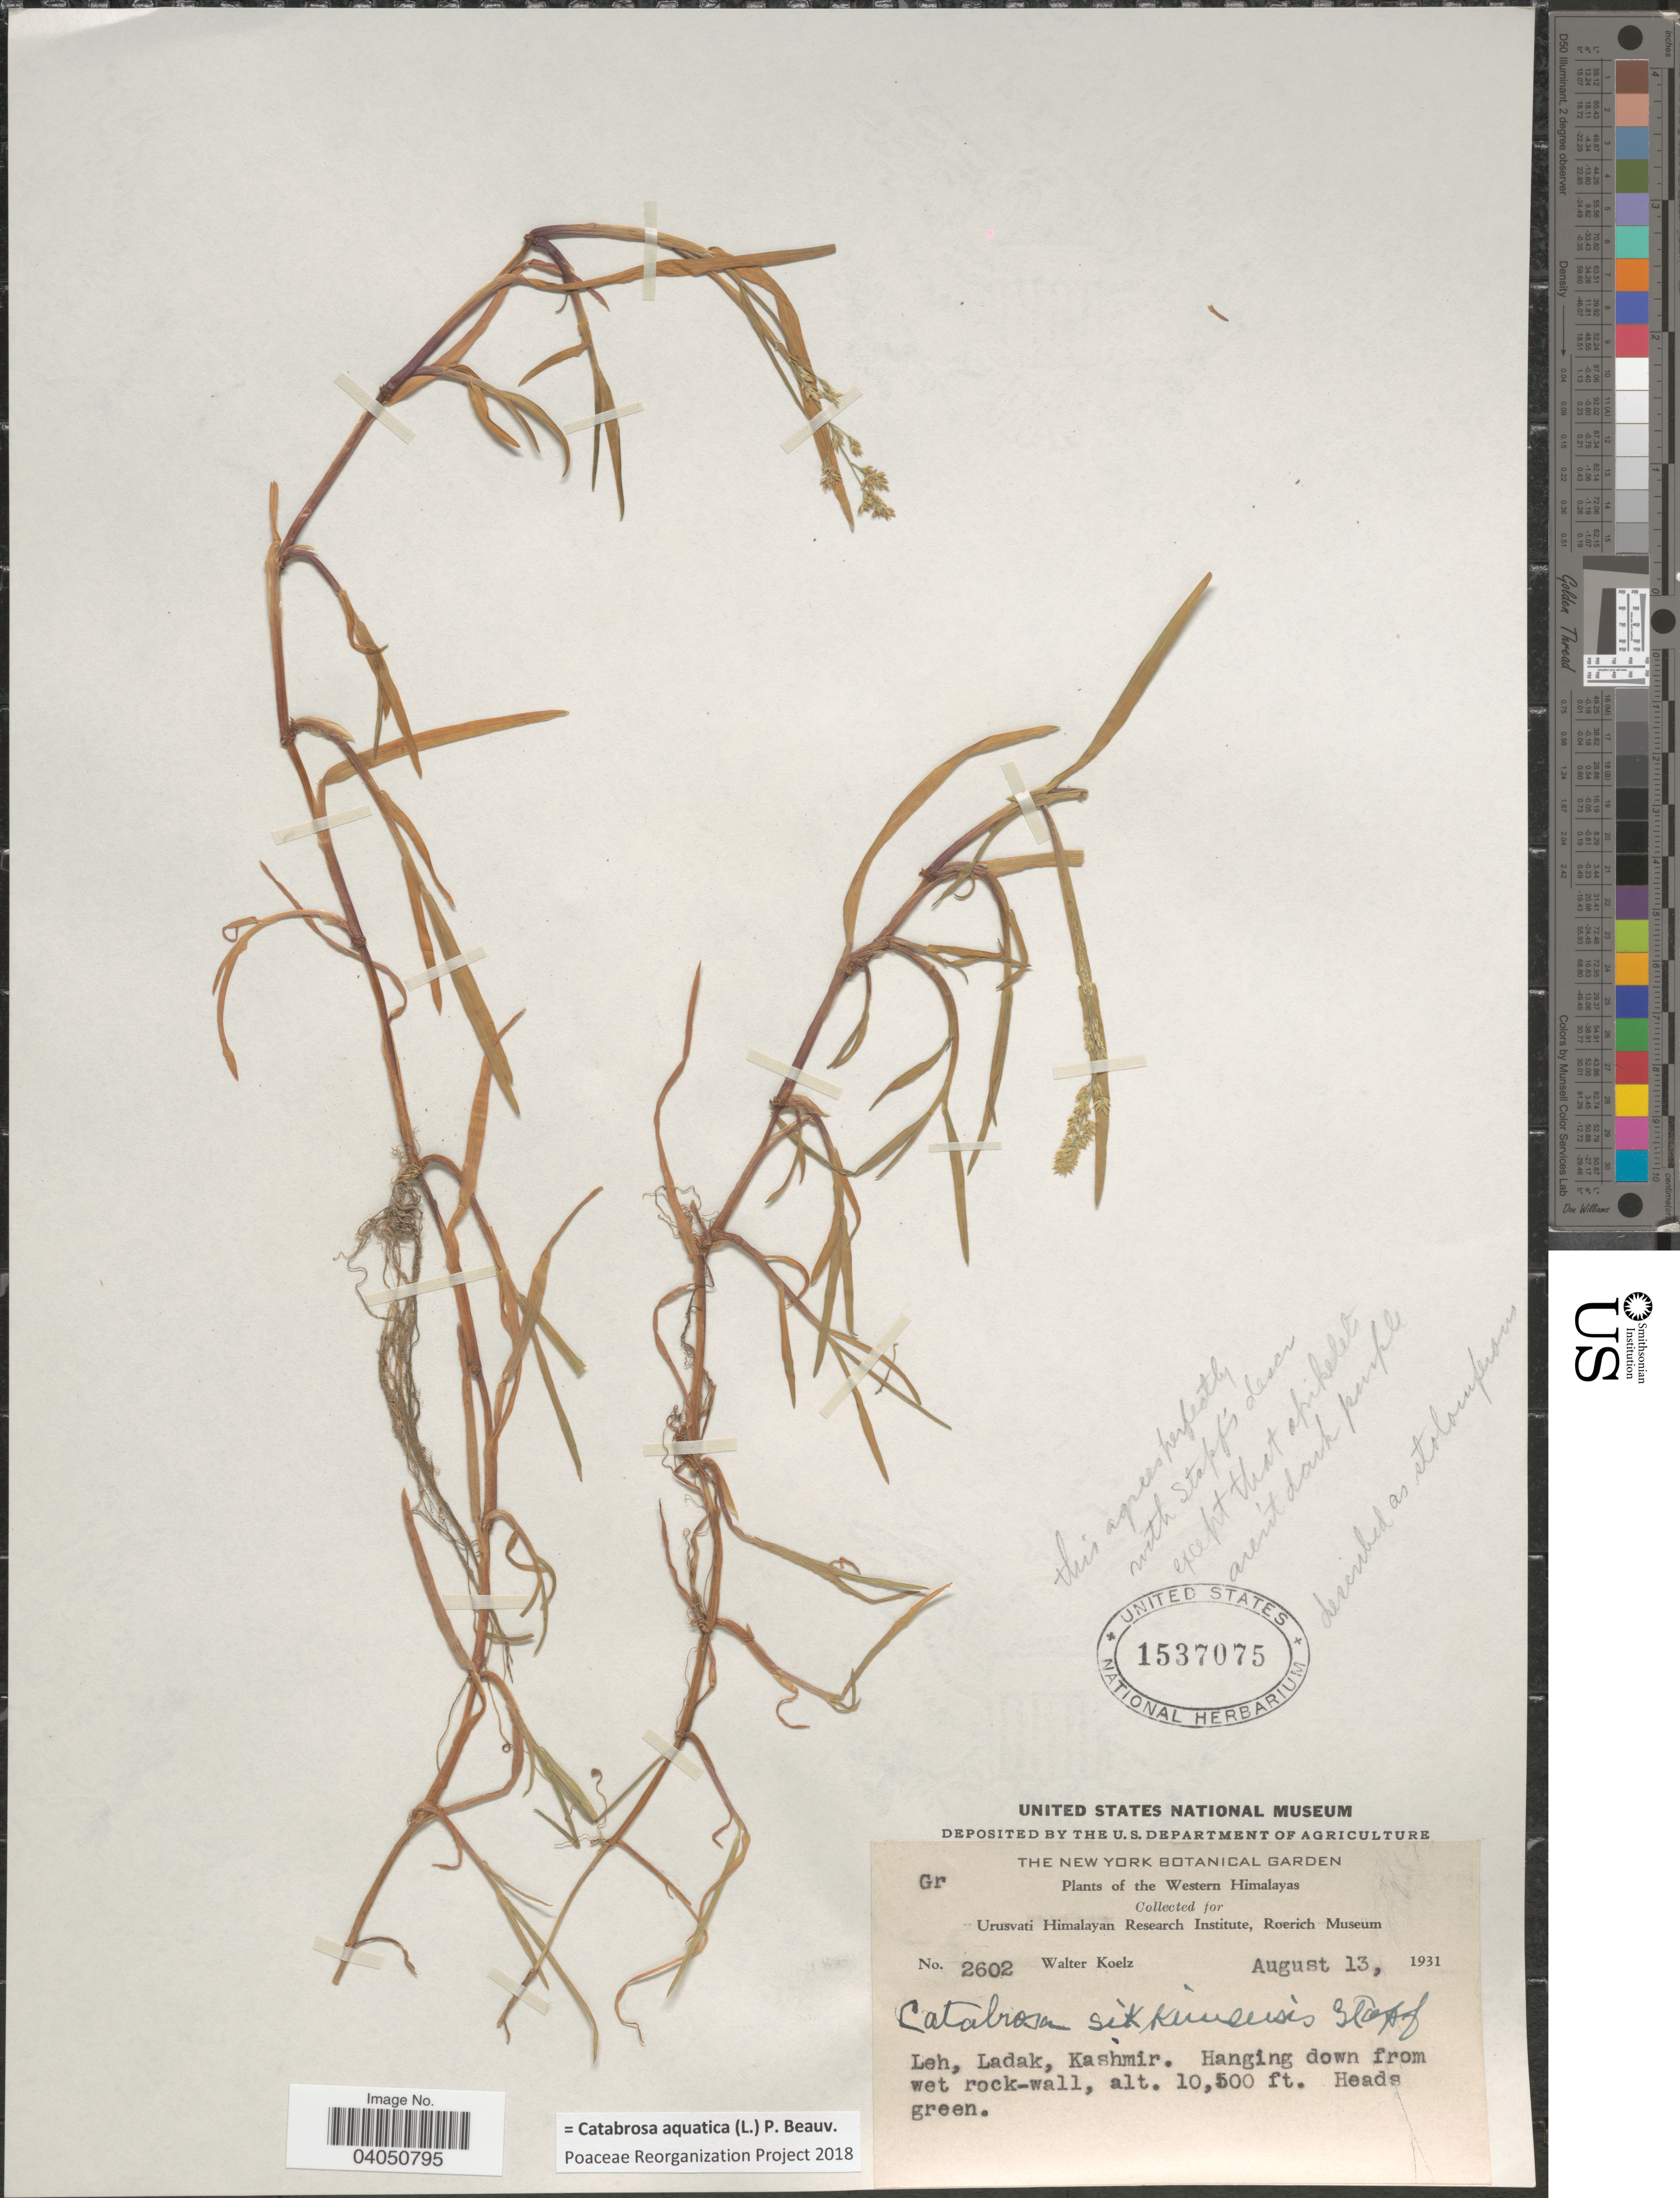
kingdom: Plantae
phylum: Tracheophyta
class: Liliopsida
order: Poales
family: Poaceae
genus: Catabrosa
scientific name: Catabrosa aquatica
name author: (L.) P. Beauv.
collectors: W. N. Koelz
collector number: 2602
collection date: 1931-08-13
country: India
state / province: Ladakh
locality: Western Himalayas. Leh, Ladak, Kashmir.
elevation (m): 3200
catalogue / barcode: US 1537075